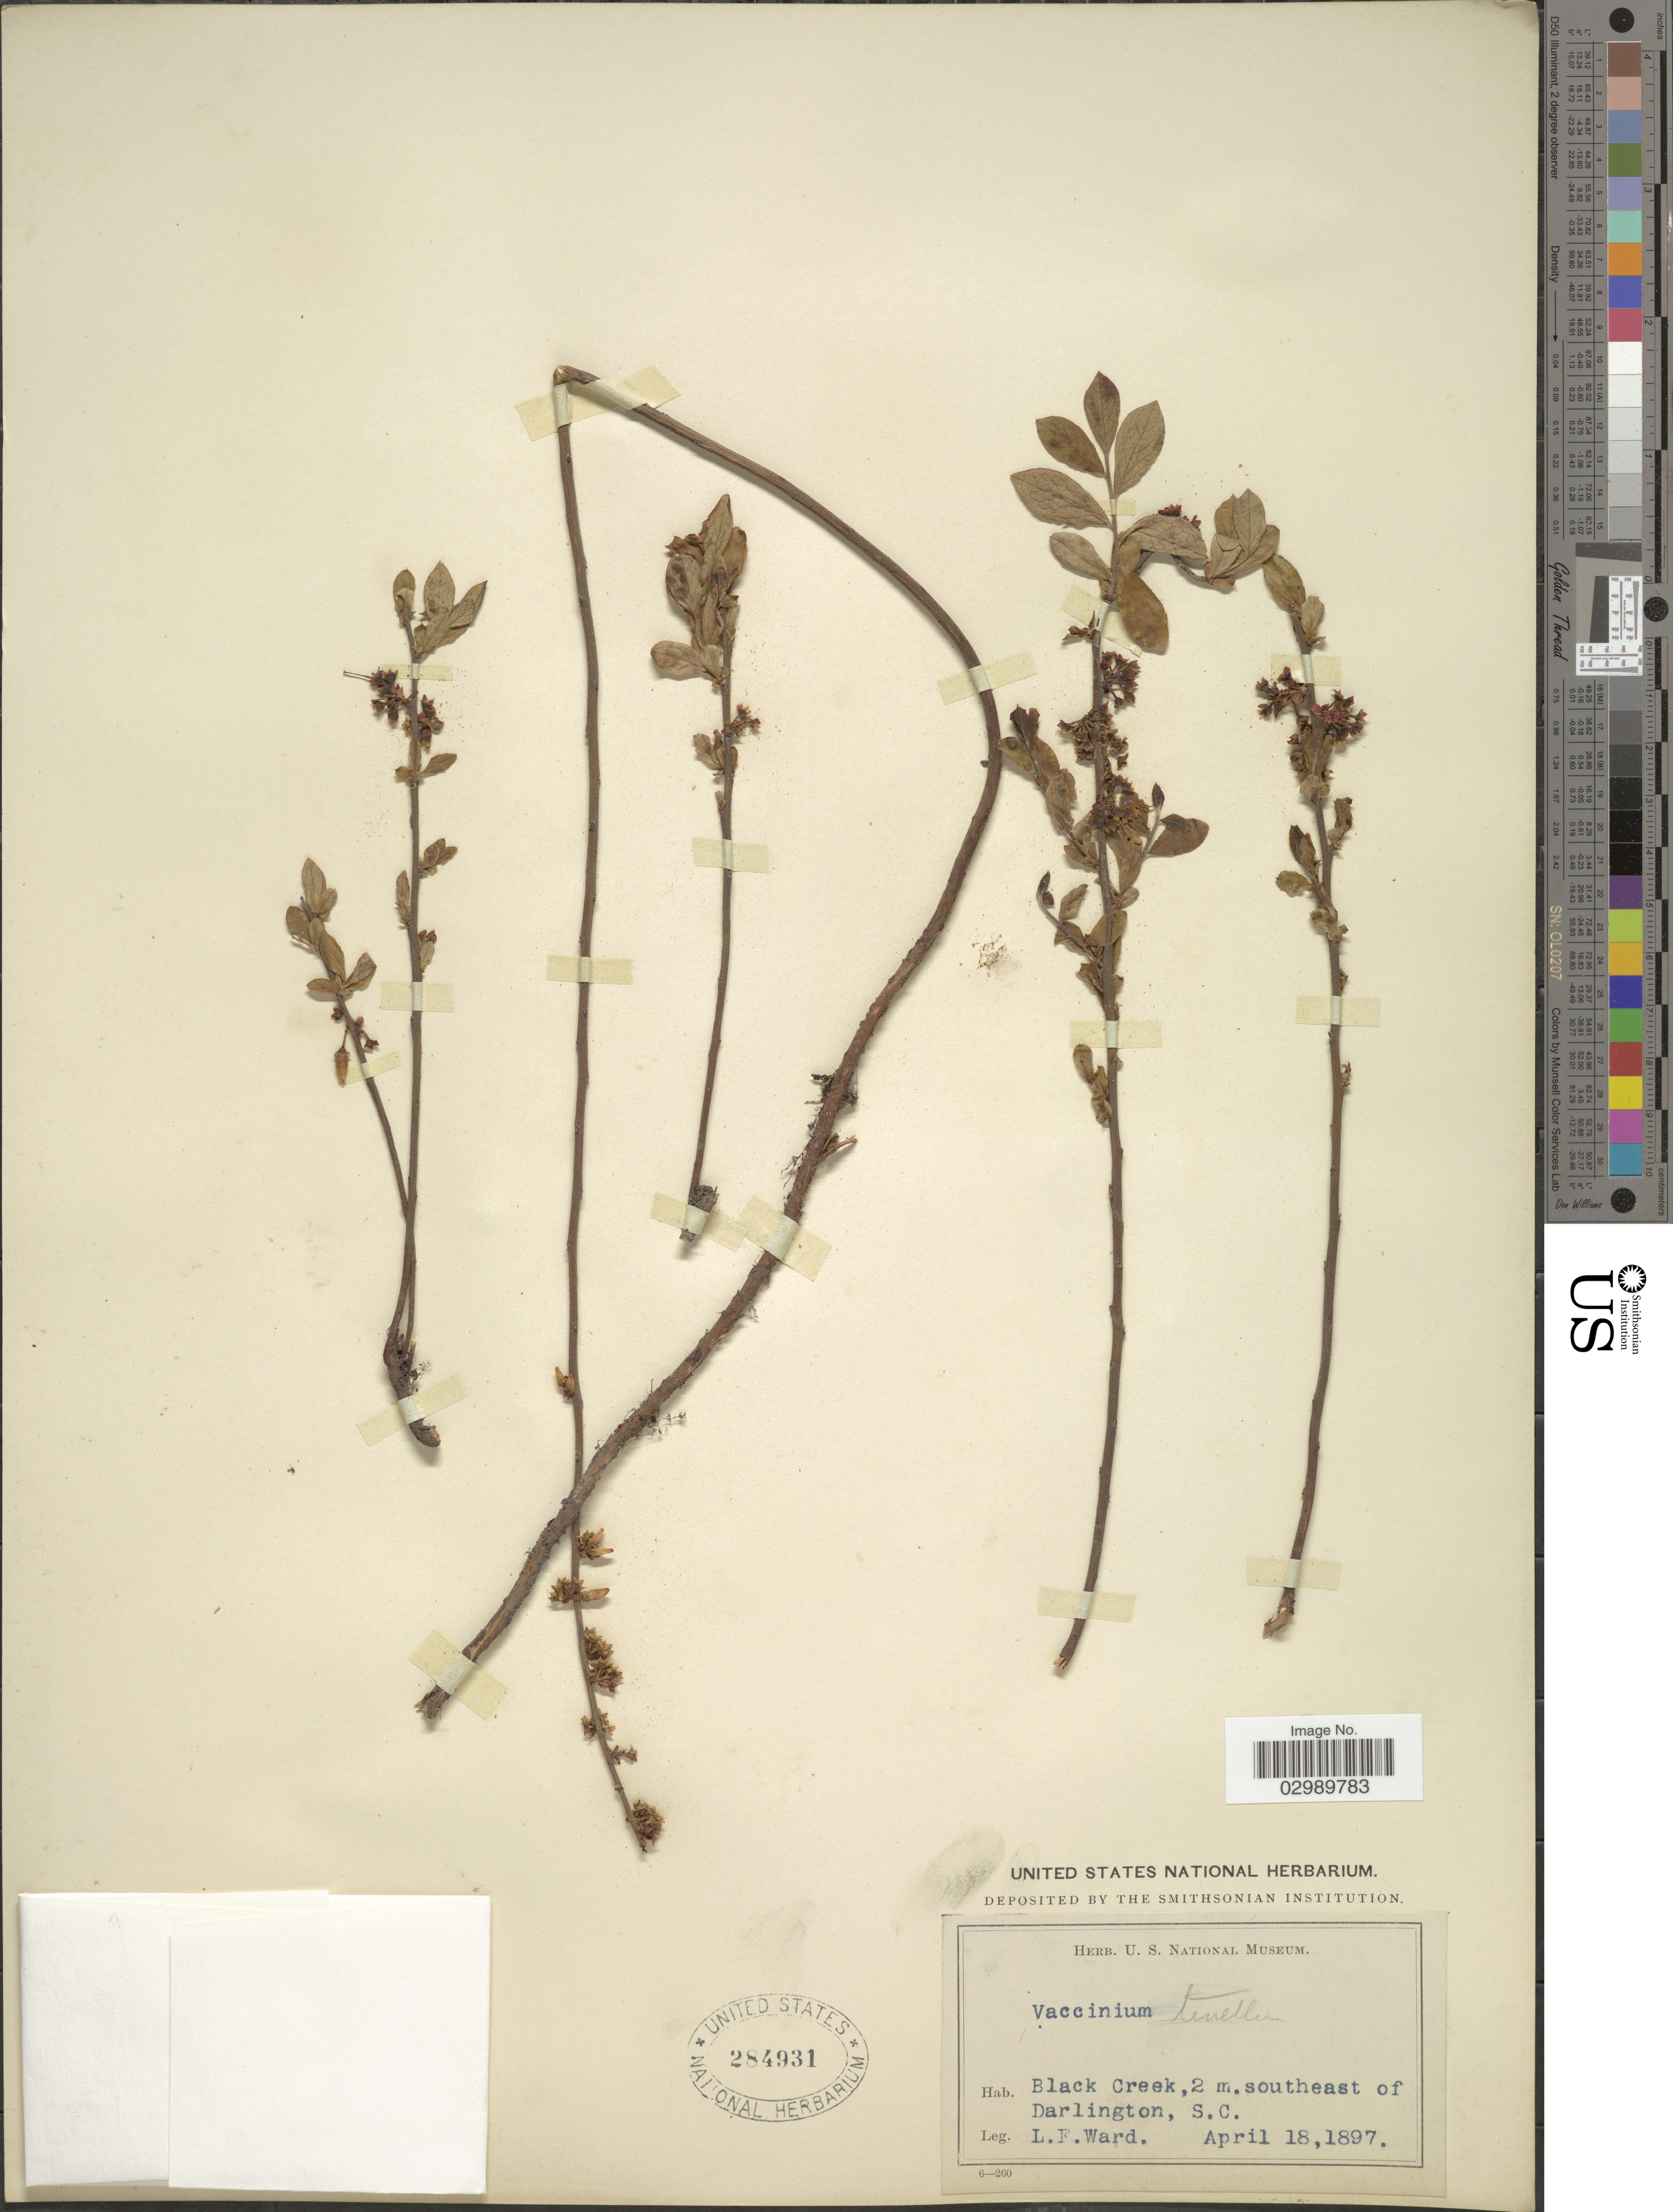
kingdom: Plantae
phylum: Tracheophyta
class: Magnoliopsida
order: Ericales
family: Ericaceae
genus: Vaccinium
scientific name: Vaccinium tenellum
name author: Aiton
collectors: L. Ward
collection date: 1897-04-18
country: United States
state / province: South Carolina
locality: Black Creek, 2 m. southeast of Darlington, S.C.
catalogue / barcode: US 284931